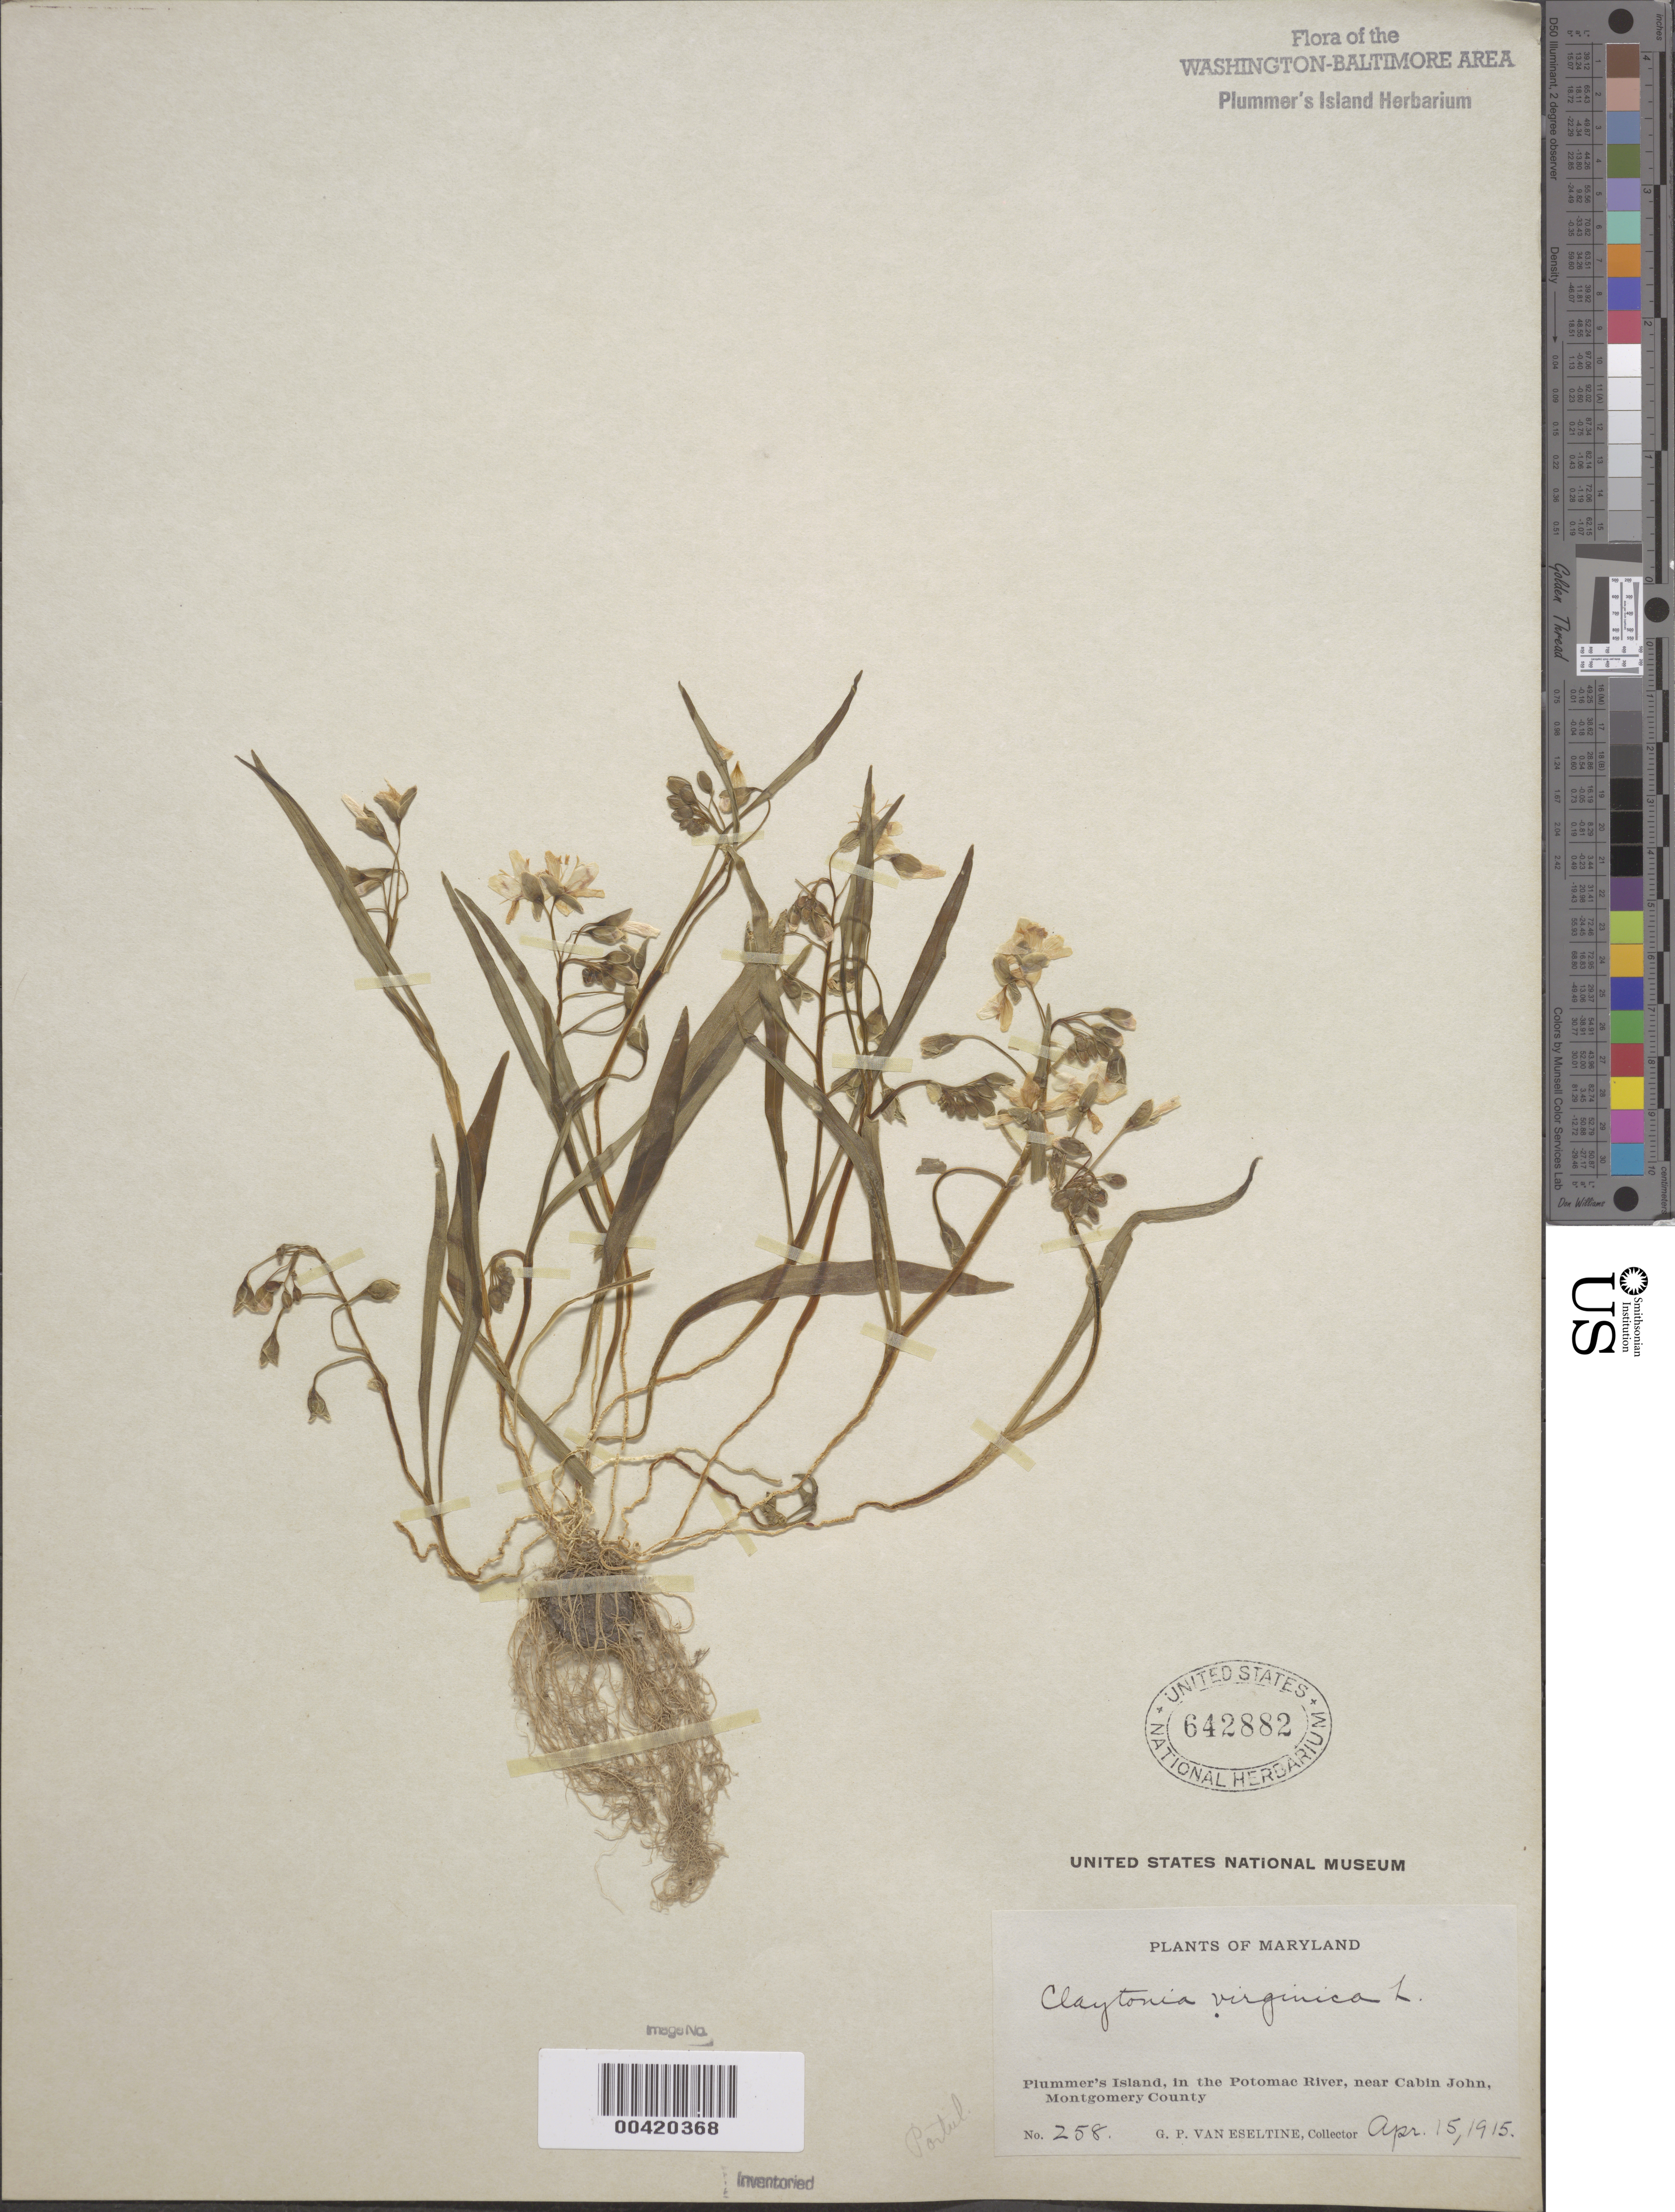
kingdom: Plantae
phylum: Tracheophyta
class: Magnoliopsida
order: Caryophyllales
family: Montiaceae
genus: Claytonia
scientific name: Claytonia virginica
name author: L.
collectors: G. P. Van Eseltine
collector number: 258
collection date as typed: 15 Apr 1915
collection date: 1915-04-15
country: United States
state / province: Maryland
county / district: Montgomery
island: Plummers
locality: Plummer's Island C. & O. Canal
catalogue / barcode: US 642882